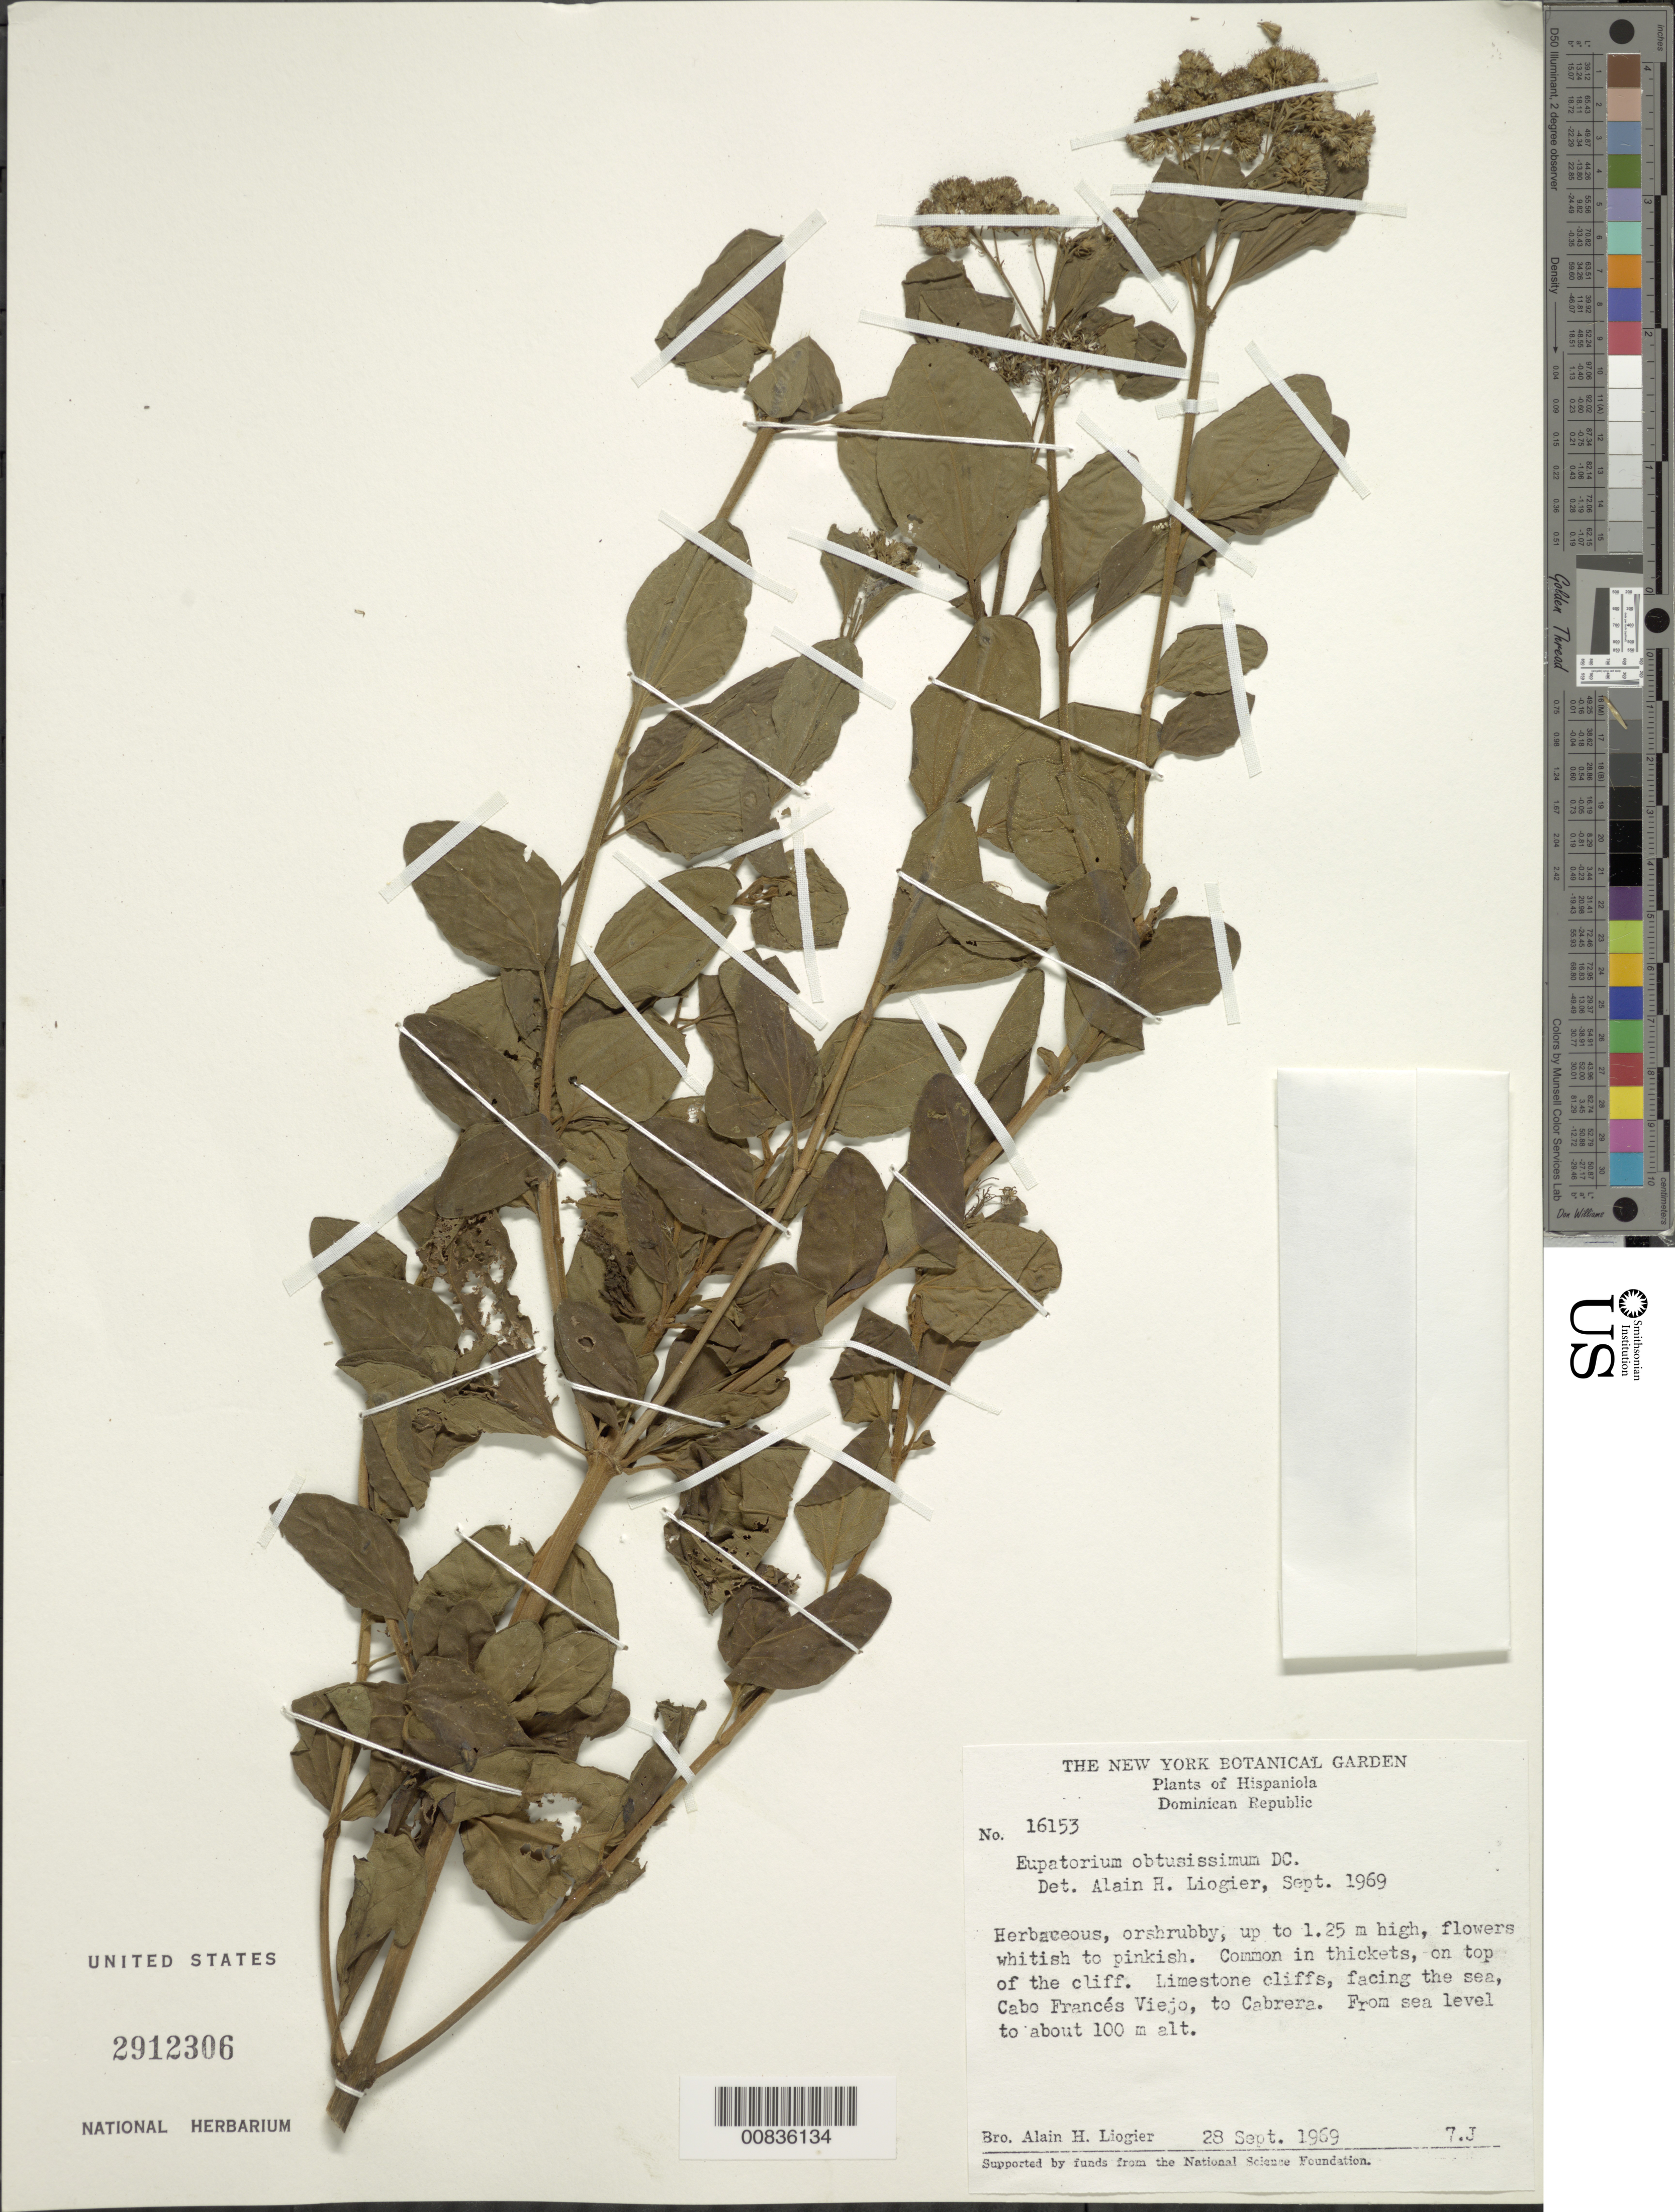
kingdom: Plantae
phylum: Tracheophyta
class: Magnoliopsida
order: Asterales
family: Asteraceae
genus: Koanophyllon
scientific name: Koanophyllon obtusissimum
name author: (DC.) R.M. King & H. Rob.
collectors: A. H. Liogier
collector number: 16153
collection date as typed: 28 Sep 1969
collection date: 1969-09-28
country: Dominican Republic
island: Hispaniola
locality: Facing the sea from Cabo Francés to Cabrera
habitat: In thickets on top of limestone cliffs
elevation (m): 100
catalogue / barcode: US 2912306